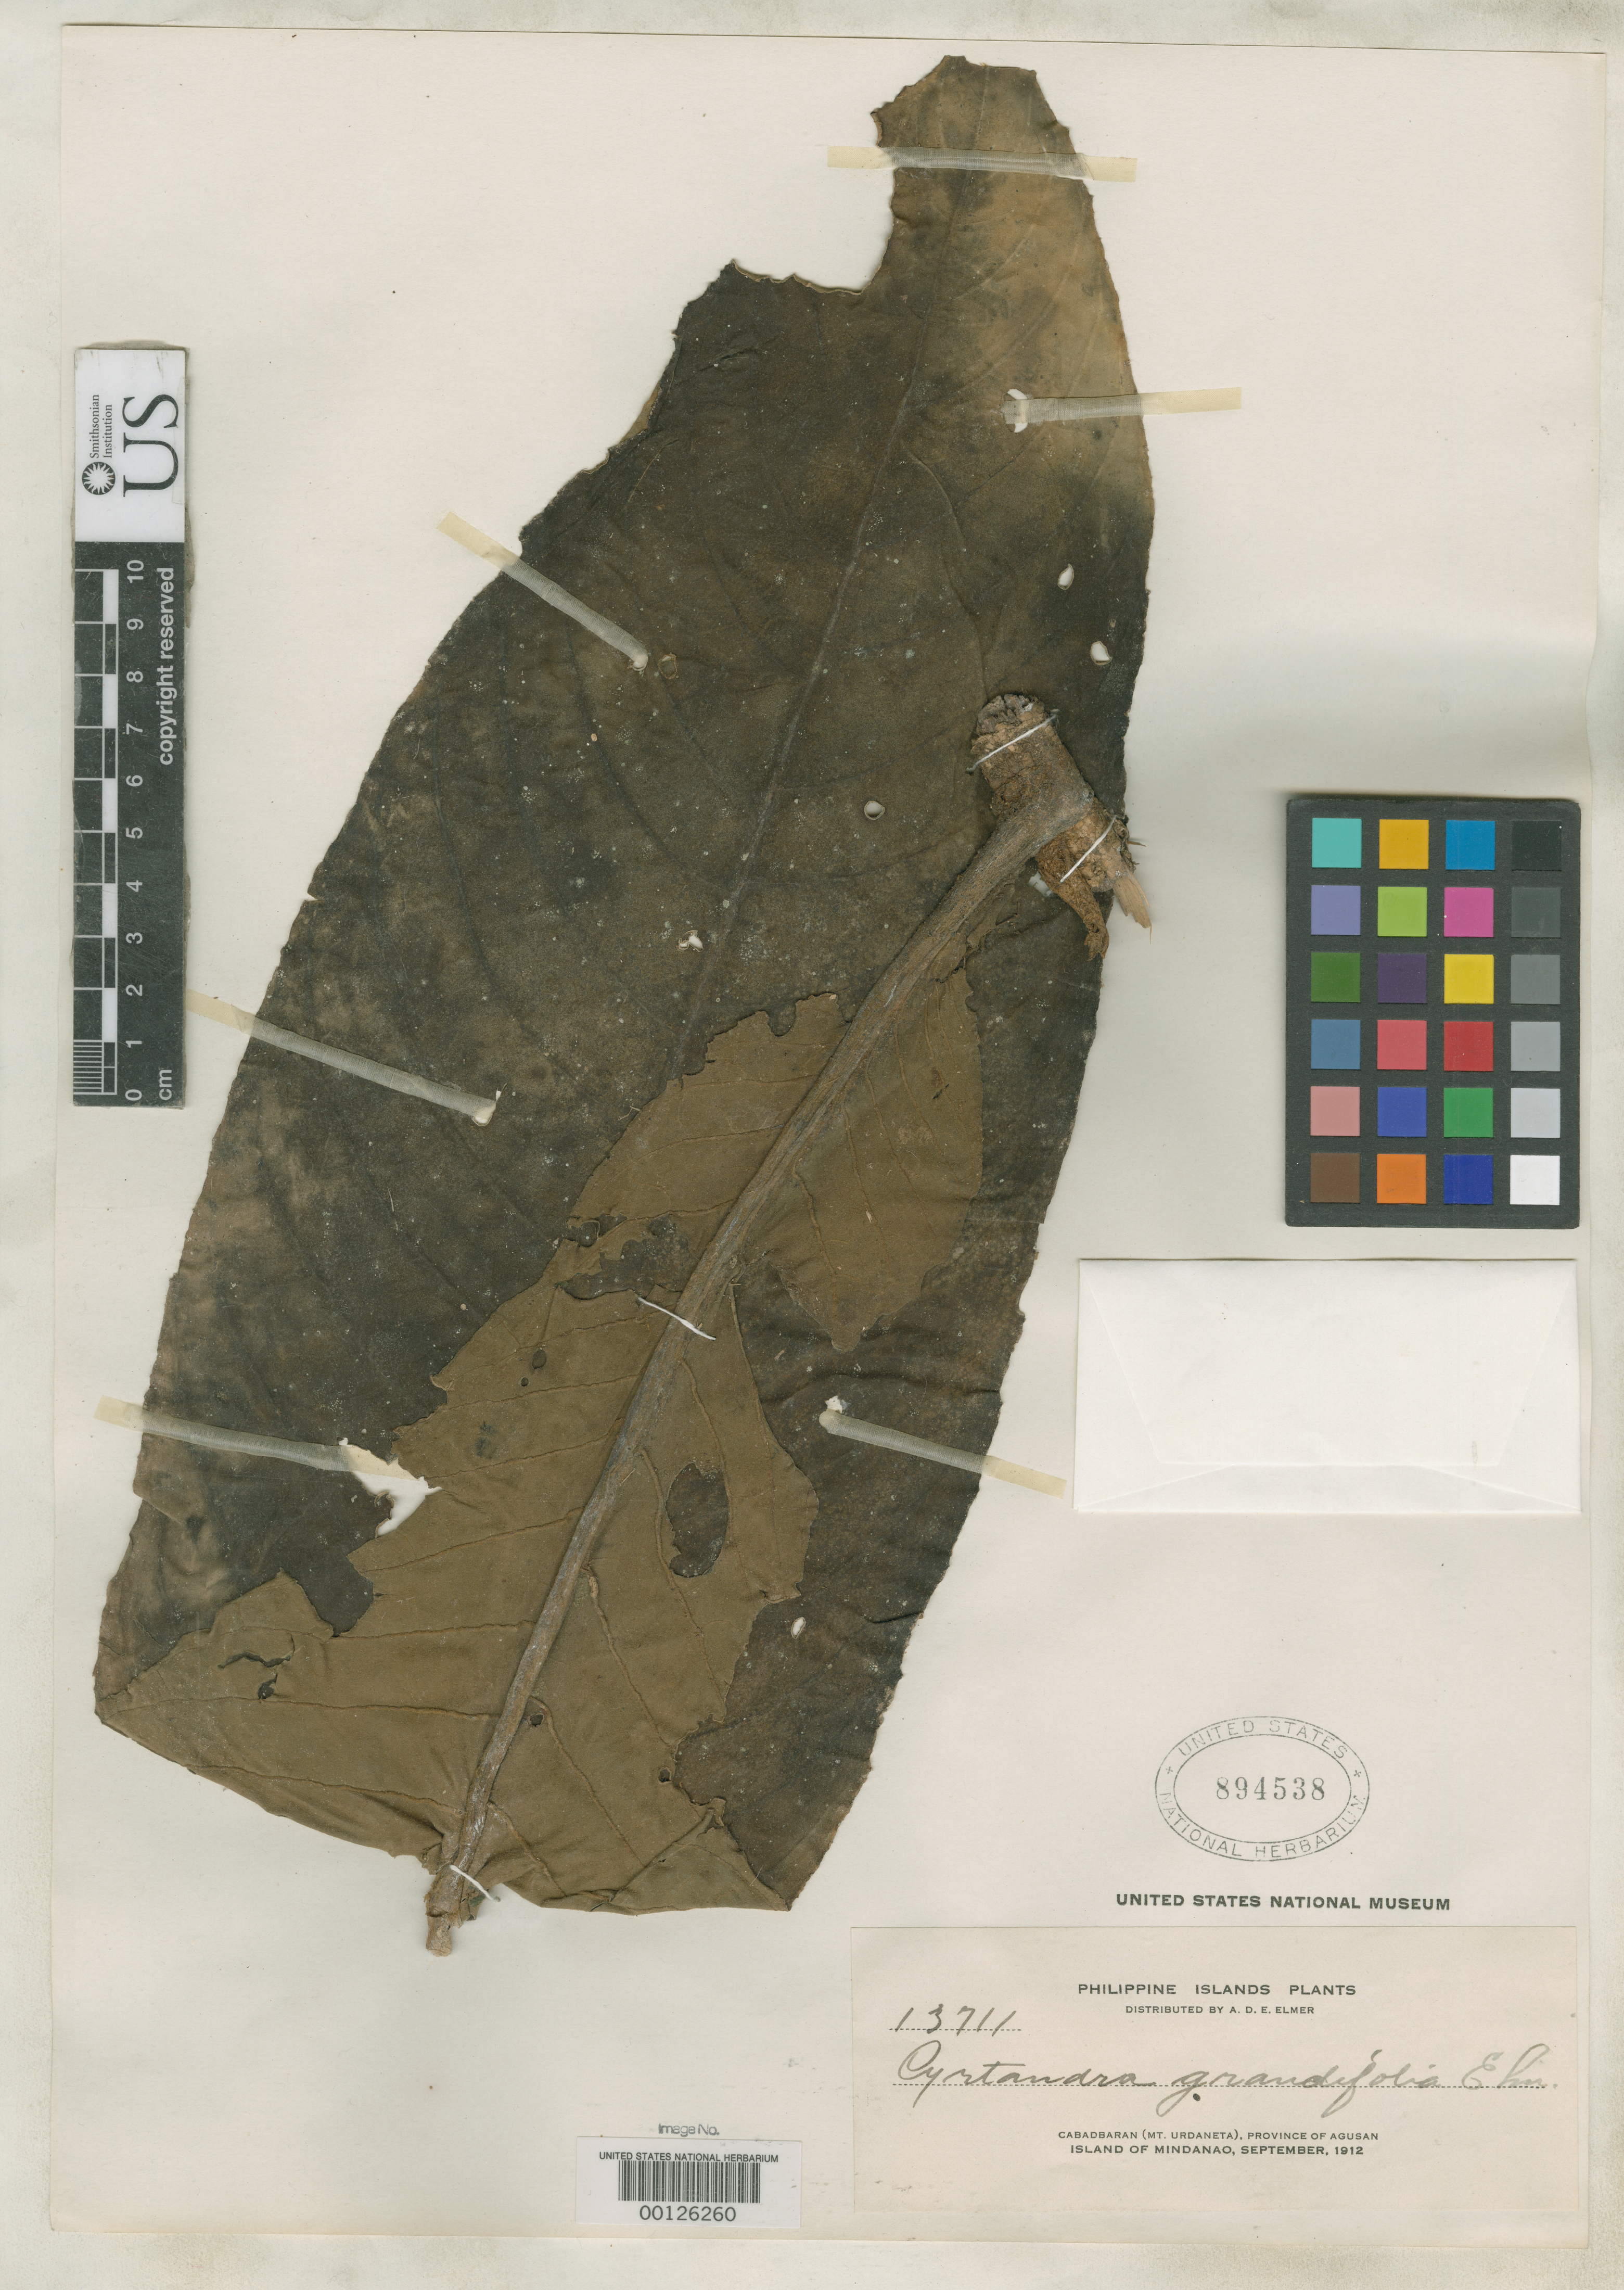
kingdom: Plantae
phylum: Tracheophyta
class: Magnoliopsida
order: Lamiales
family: Gesneriaceae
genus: Cyrtandra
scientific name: Cyrtandra grandifolia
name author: Elmer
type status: Isolectotype; Type Collection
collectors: A. D. E. Elmer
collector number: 13711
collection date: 1912-07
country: Philippines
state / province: Caraga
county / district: Agusan del Norte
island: Mindanao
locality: Cabadbaran (Mt. Urdaneta), province of Agusan, Island of Mindanao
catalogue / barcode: US 894538